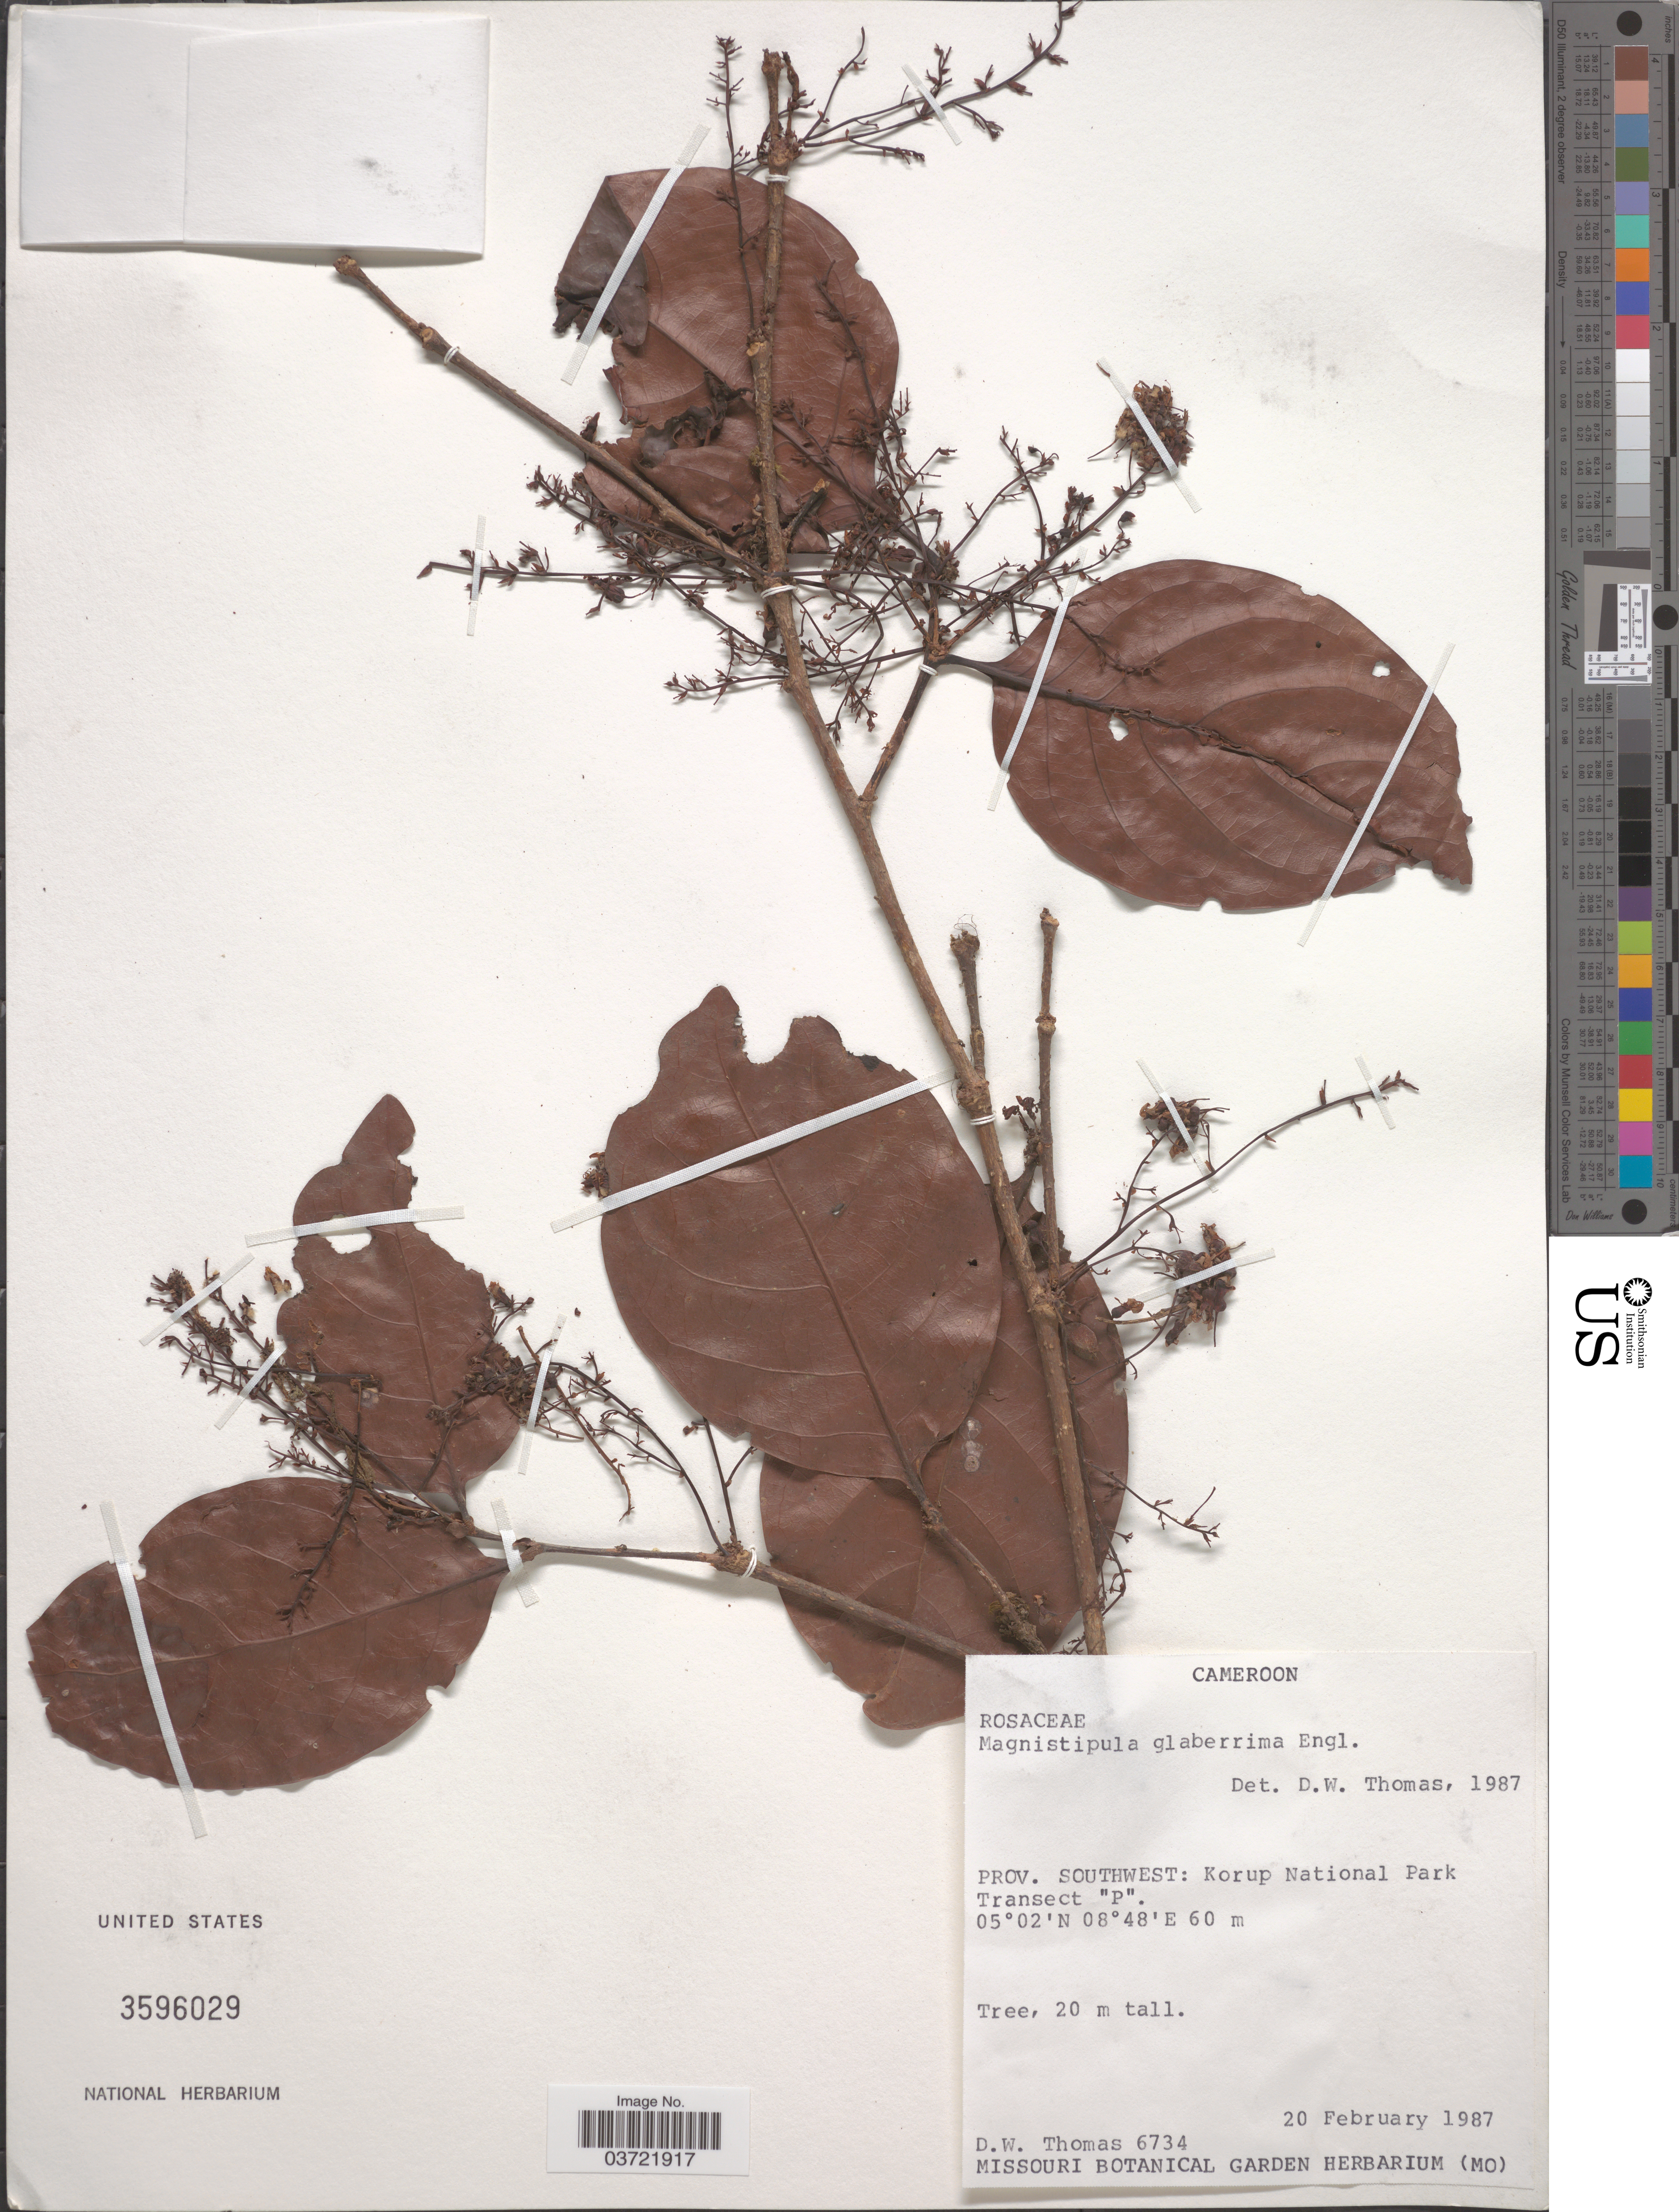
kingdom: Plantae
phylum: Tracheophyta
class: Magnoliopsida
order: Malpighiales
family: Chrysobalanaceae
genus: Magnistipula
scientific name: Magnistipula glaberrima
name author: Engl.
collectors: D. W. Thomas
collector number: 6734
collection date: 1987-02-20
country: Cameroon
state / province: Sud-Ouest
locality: Prov. Southwest: Korup National Park. Transect "P".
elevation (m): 60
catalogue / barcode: US 3596029